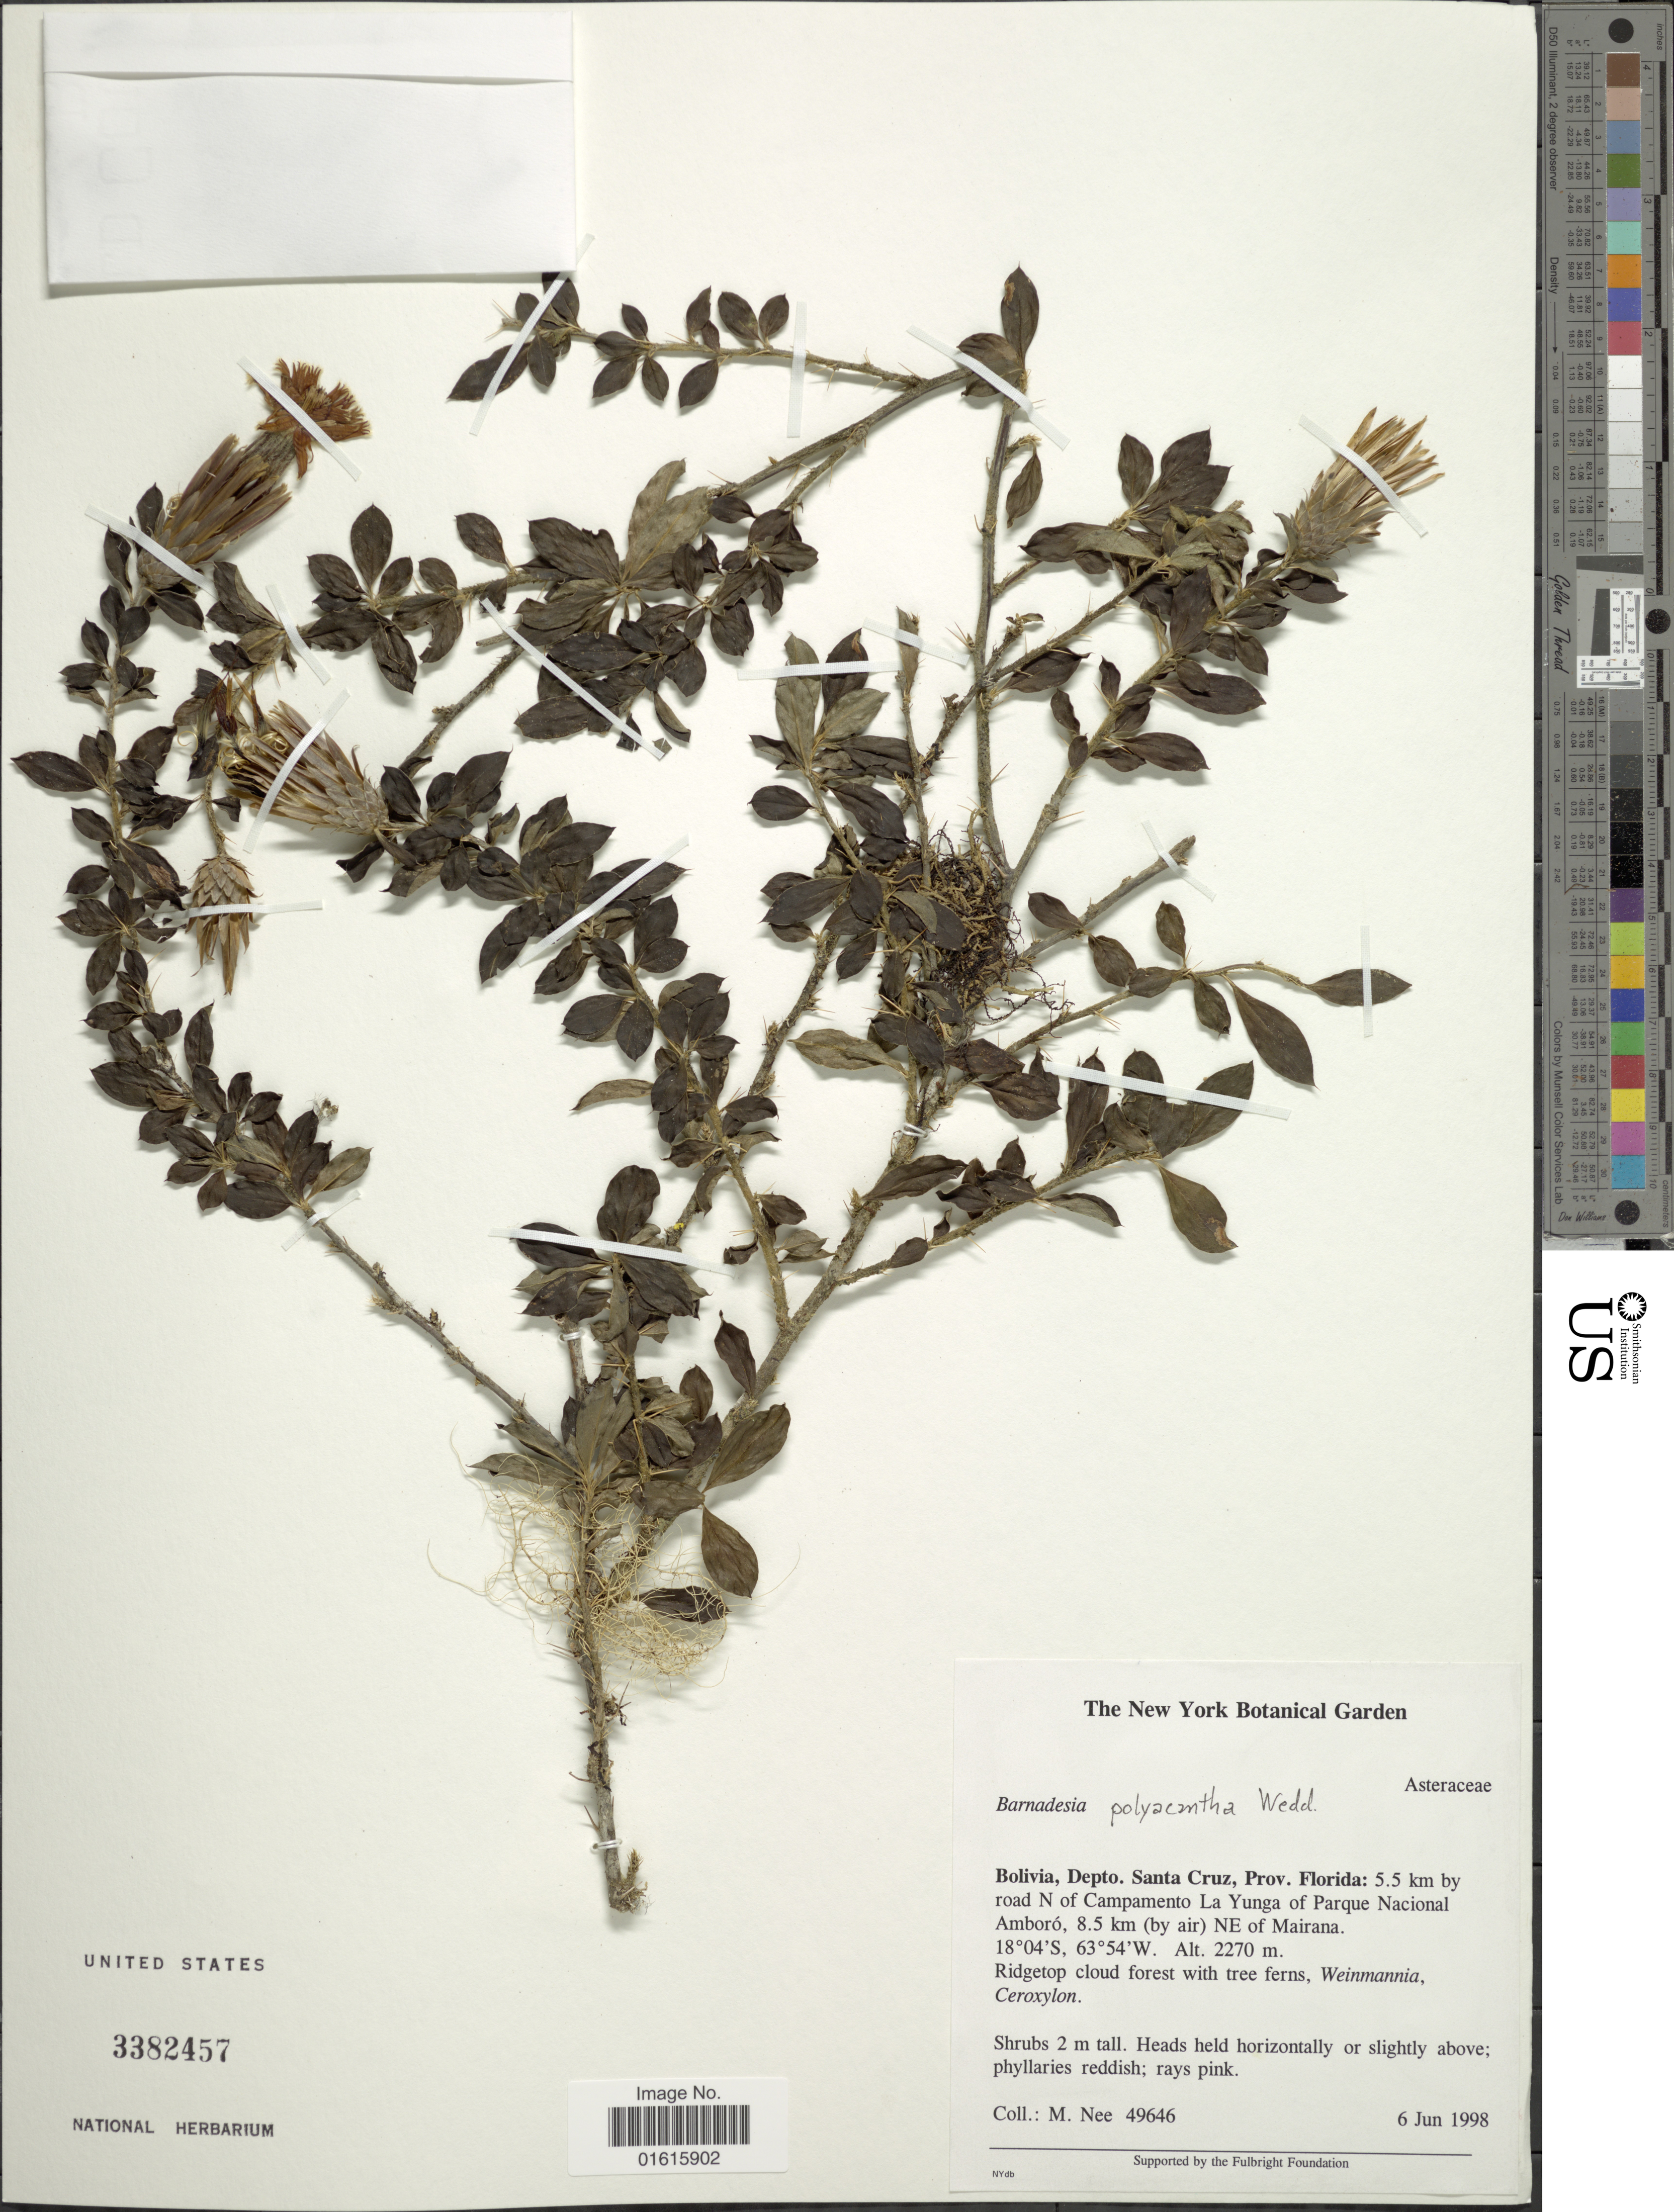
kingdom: Plantae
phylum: Tracheophyta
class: Magnoliopsida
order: Asterales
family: Asteraceae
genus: Barnadesia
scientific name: Barnadesia polyacantha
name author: Wedd.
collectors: M. Nee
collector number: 49646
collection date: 1998-06-06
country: Bolivia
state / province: Santa Cruz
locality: Prov. Florida: 5.5 km by road N of Campamento La Yunga of Parque Nacional Amboro, 8.5 km (by air) NE of Mairana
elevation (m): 2270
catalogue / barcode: US 3382457